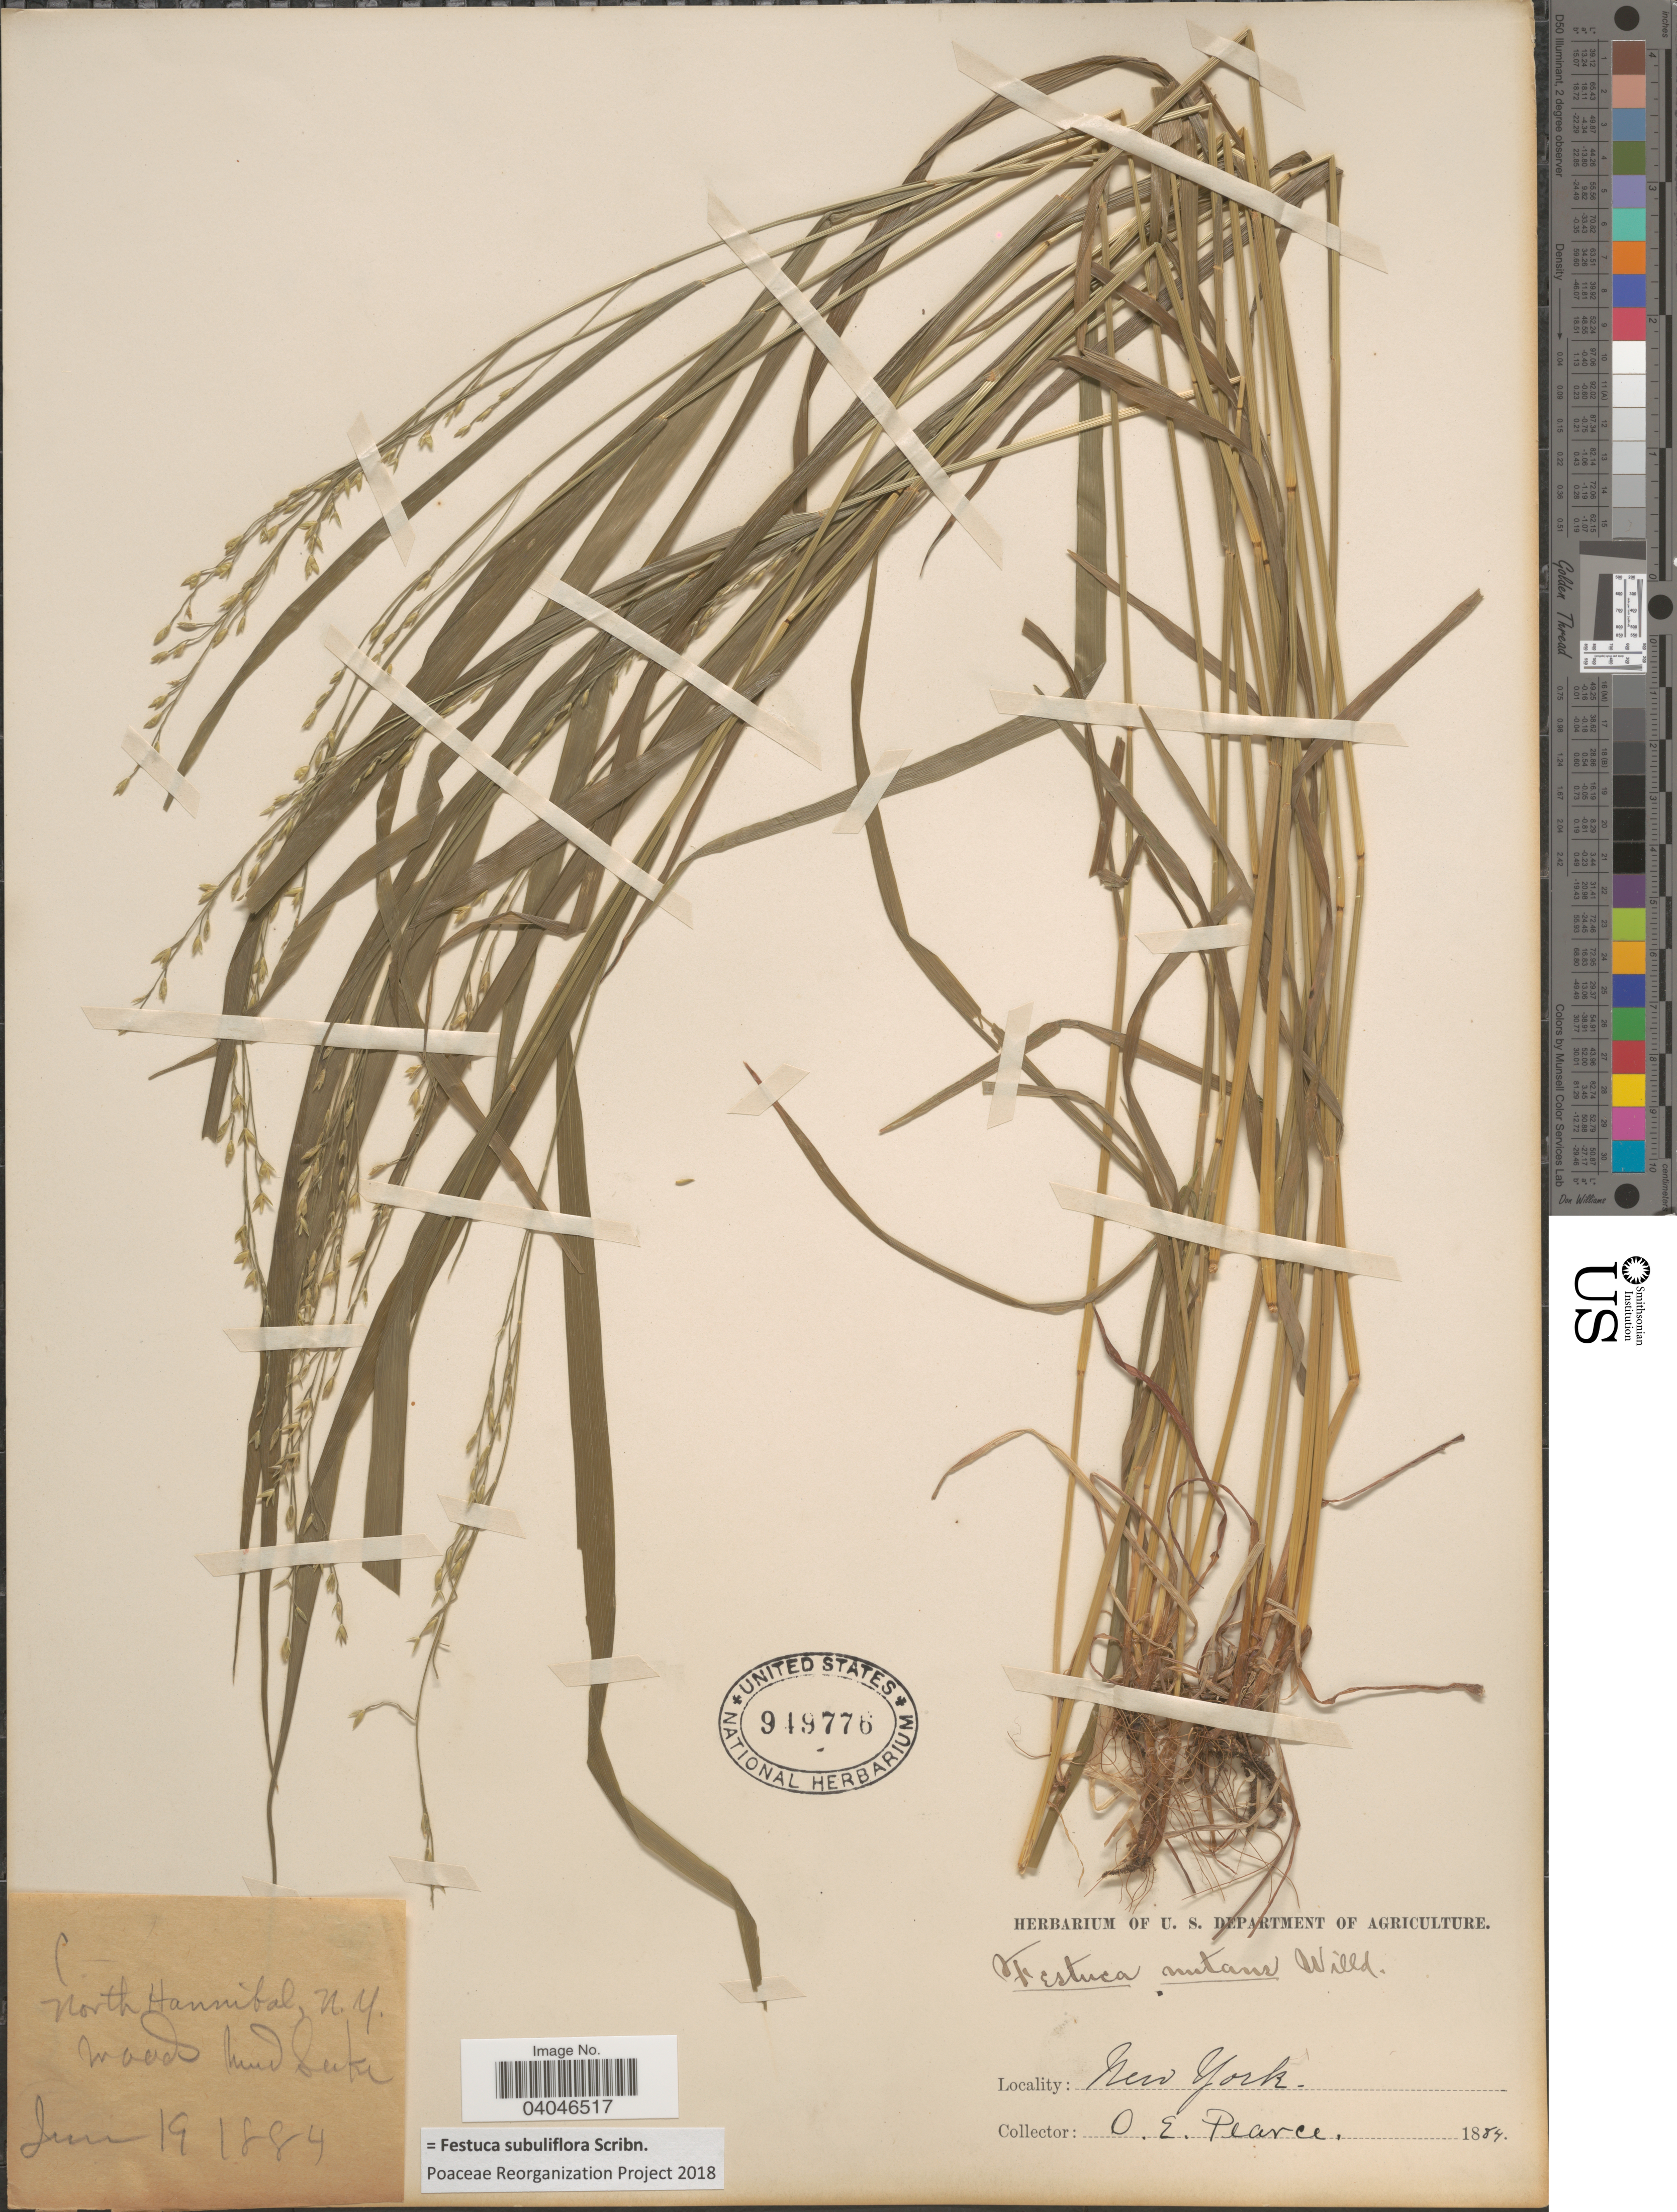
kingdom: Plantae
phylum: Tracheophyta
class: Liliopsida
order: Poales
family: Poaceae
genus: Festuca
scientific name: Festuca subuliflora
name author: Scribn.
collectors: O. E. Pearce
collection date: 1884-06-19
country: United States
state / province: New York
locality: North Hannibal.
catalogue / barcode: US 949776